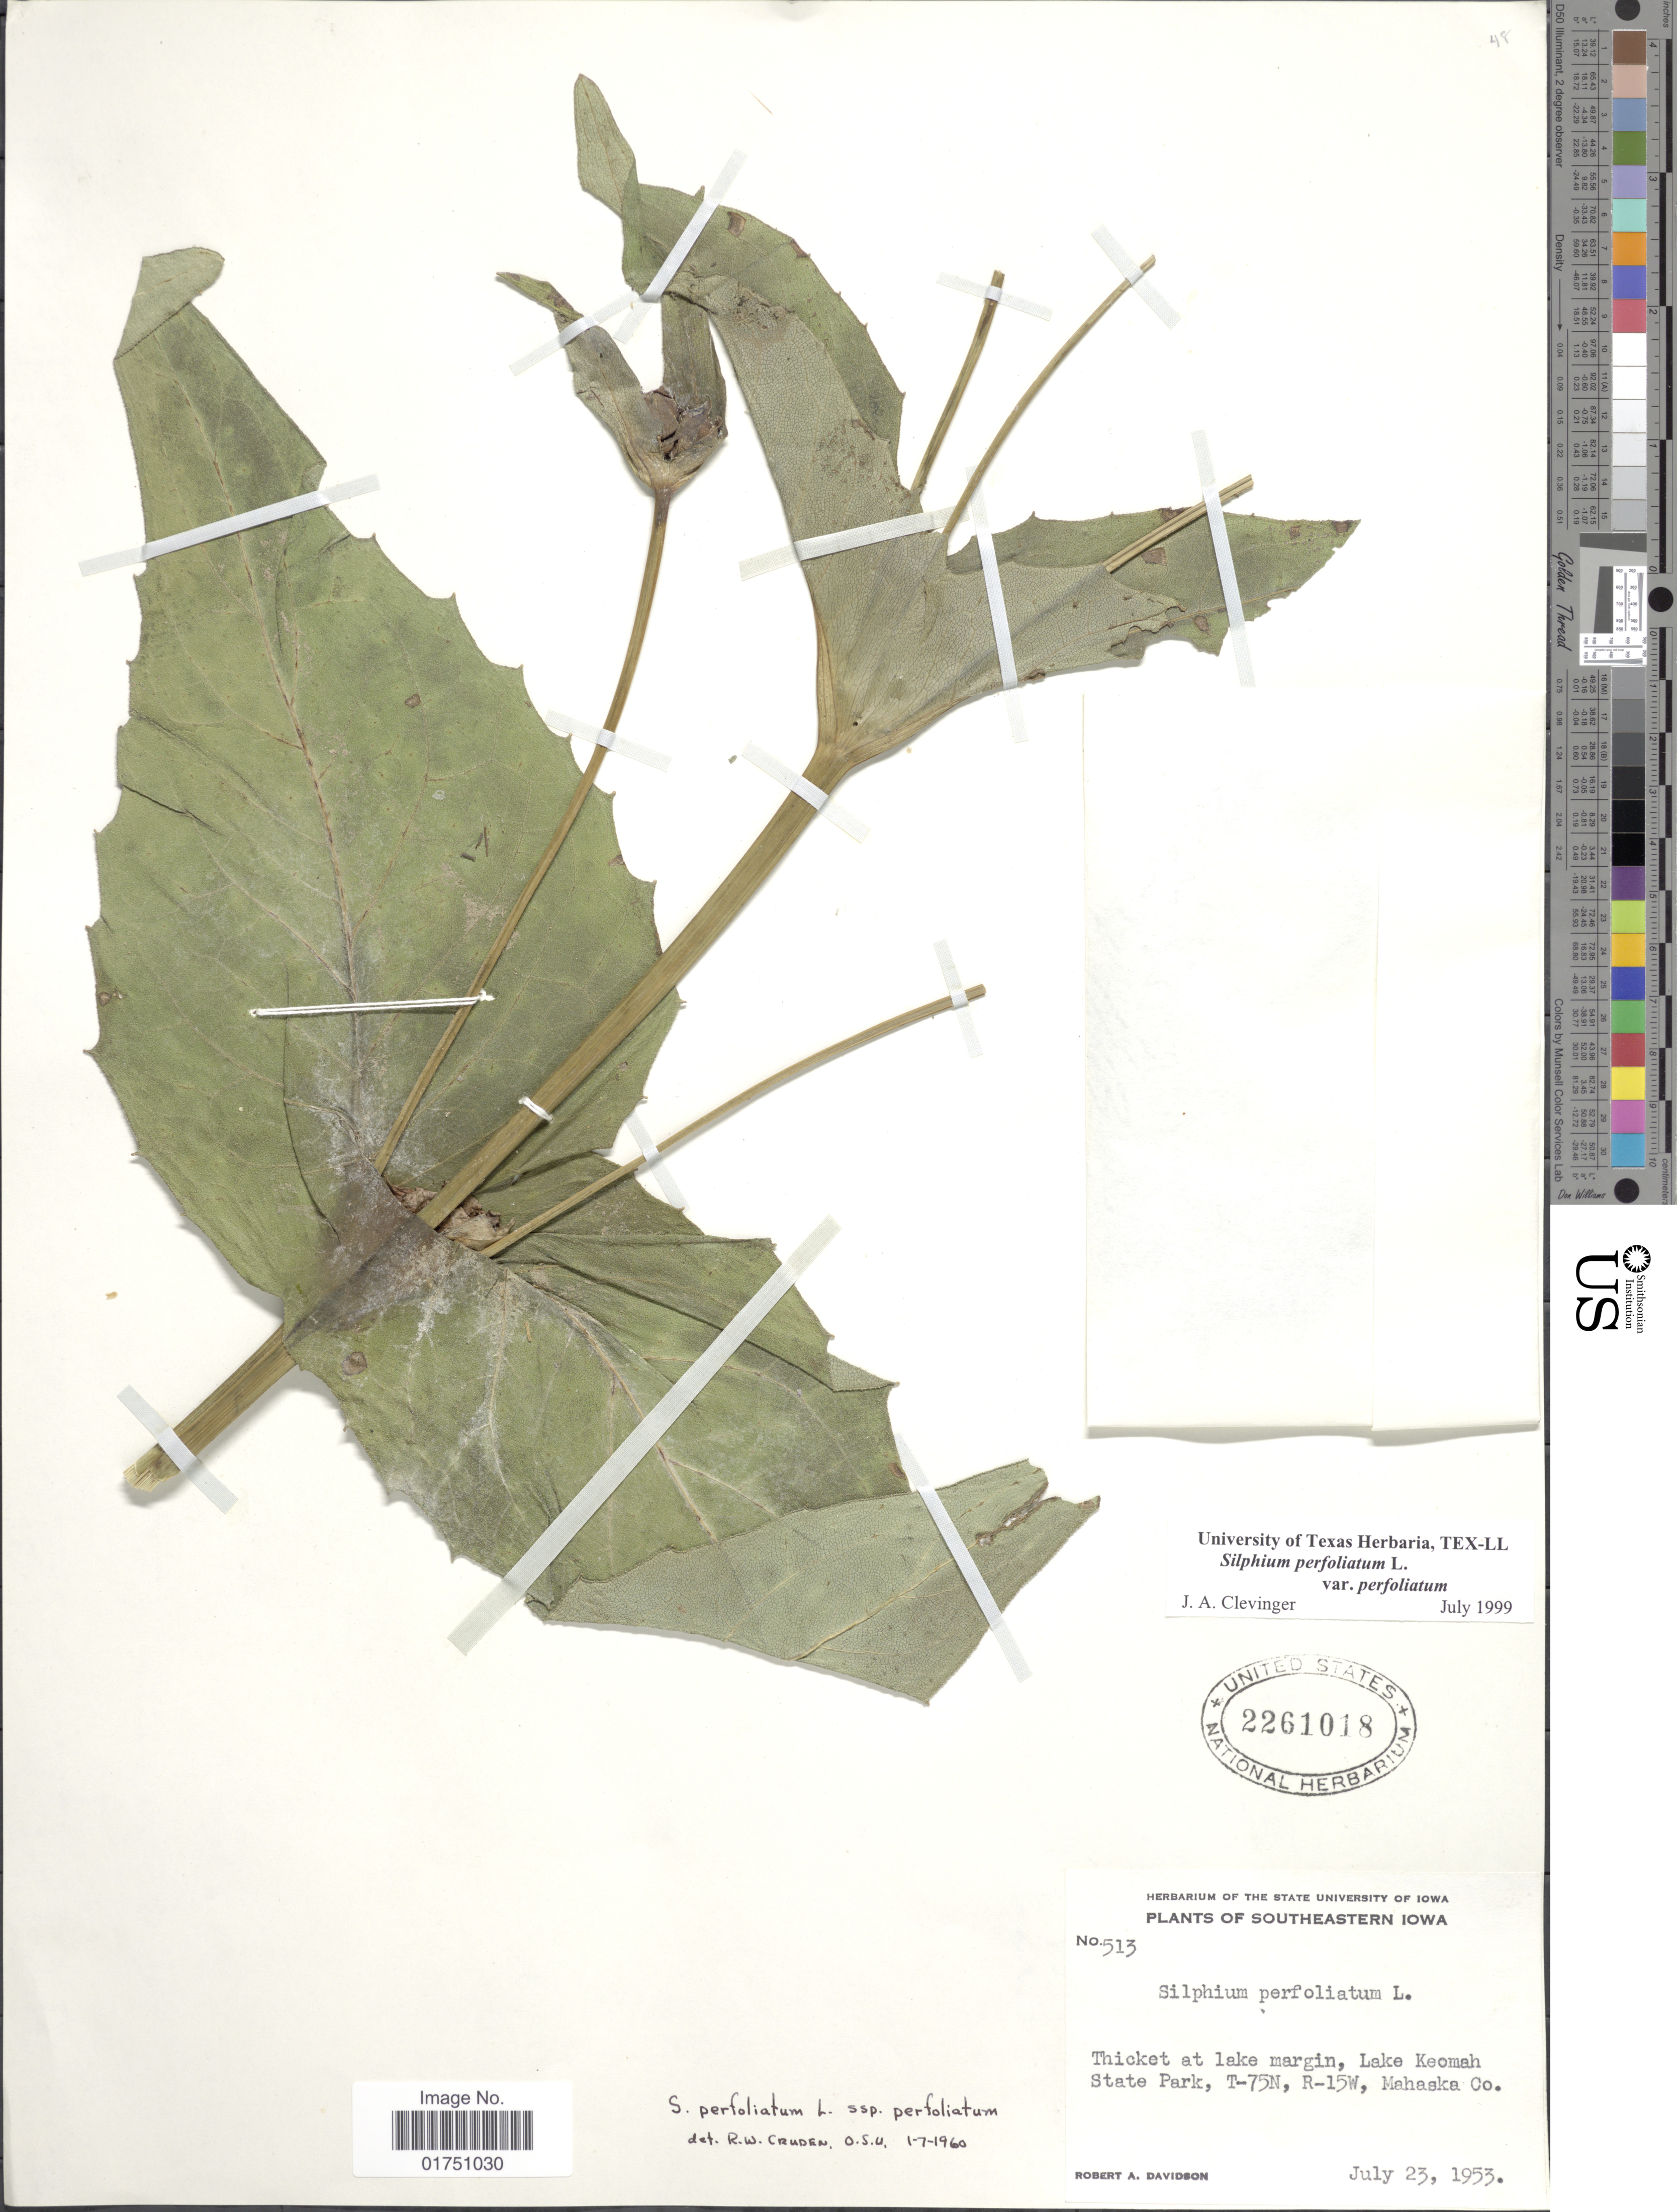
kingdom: Plantae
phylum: Tracheophyta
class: Magnoliopsida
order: Asterales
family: Asteraceae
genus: Silphium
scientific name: Silphium perfoliatum var. perfoliatum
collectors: R. A. Davidson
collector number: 513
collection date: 1953-07-23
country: United States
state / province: Iowa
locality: Southeastern Iowa. Thicket at lake margin, Lake Keomah State Park, T-75N, R-15W, Mahaska Co.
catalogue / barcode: US 2261018